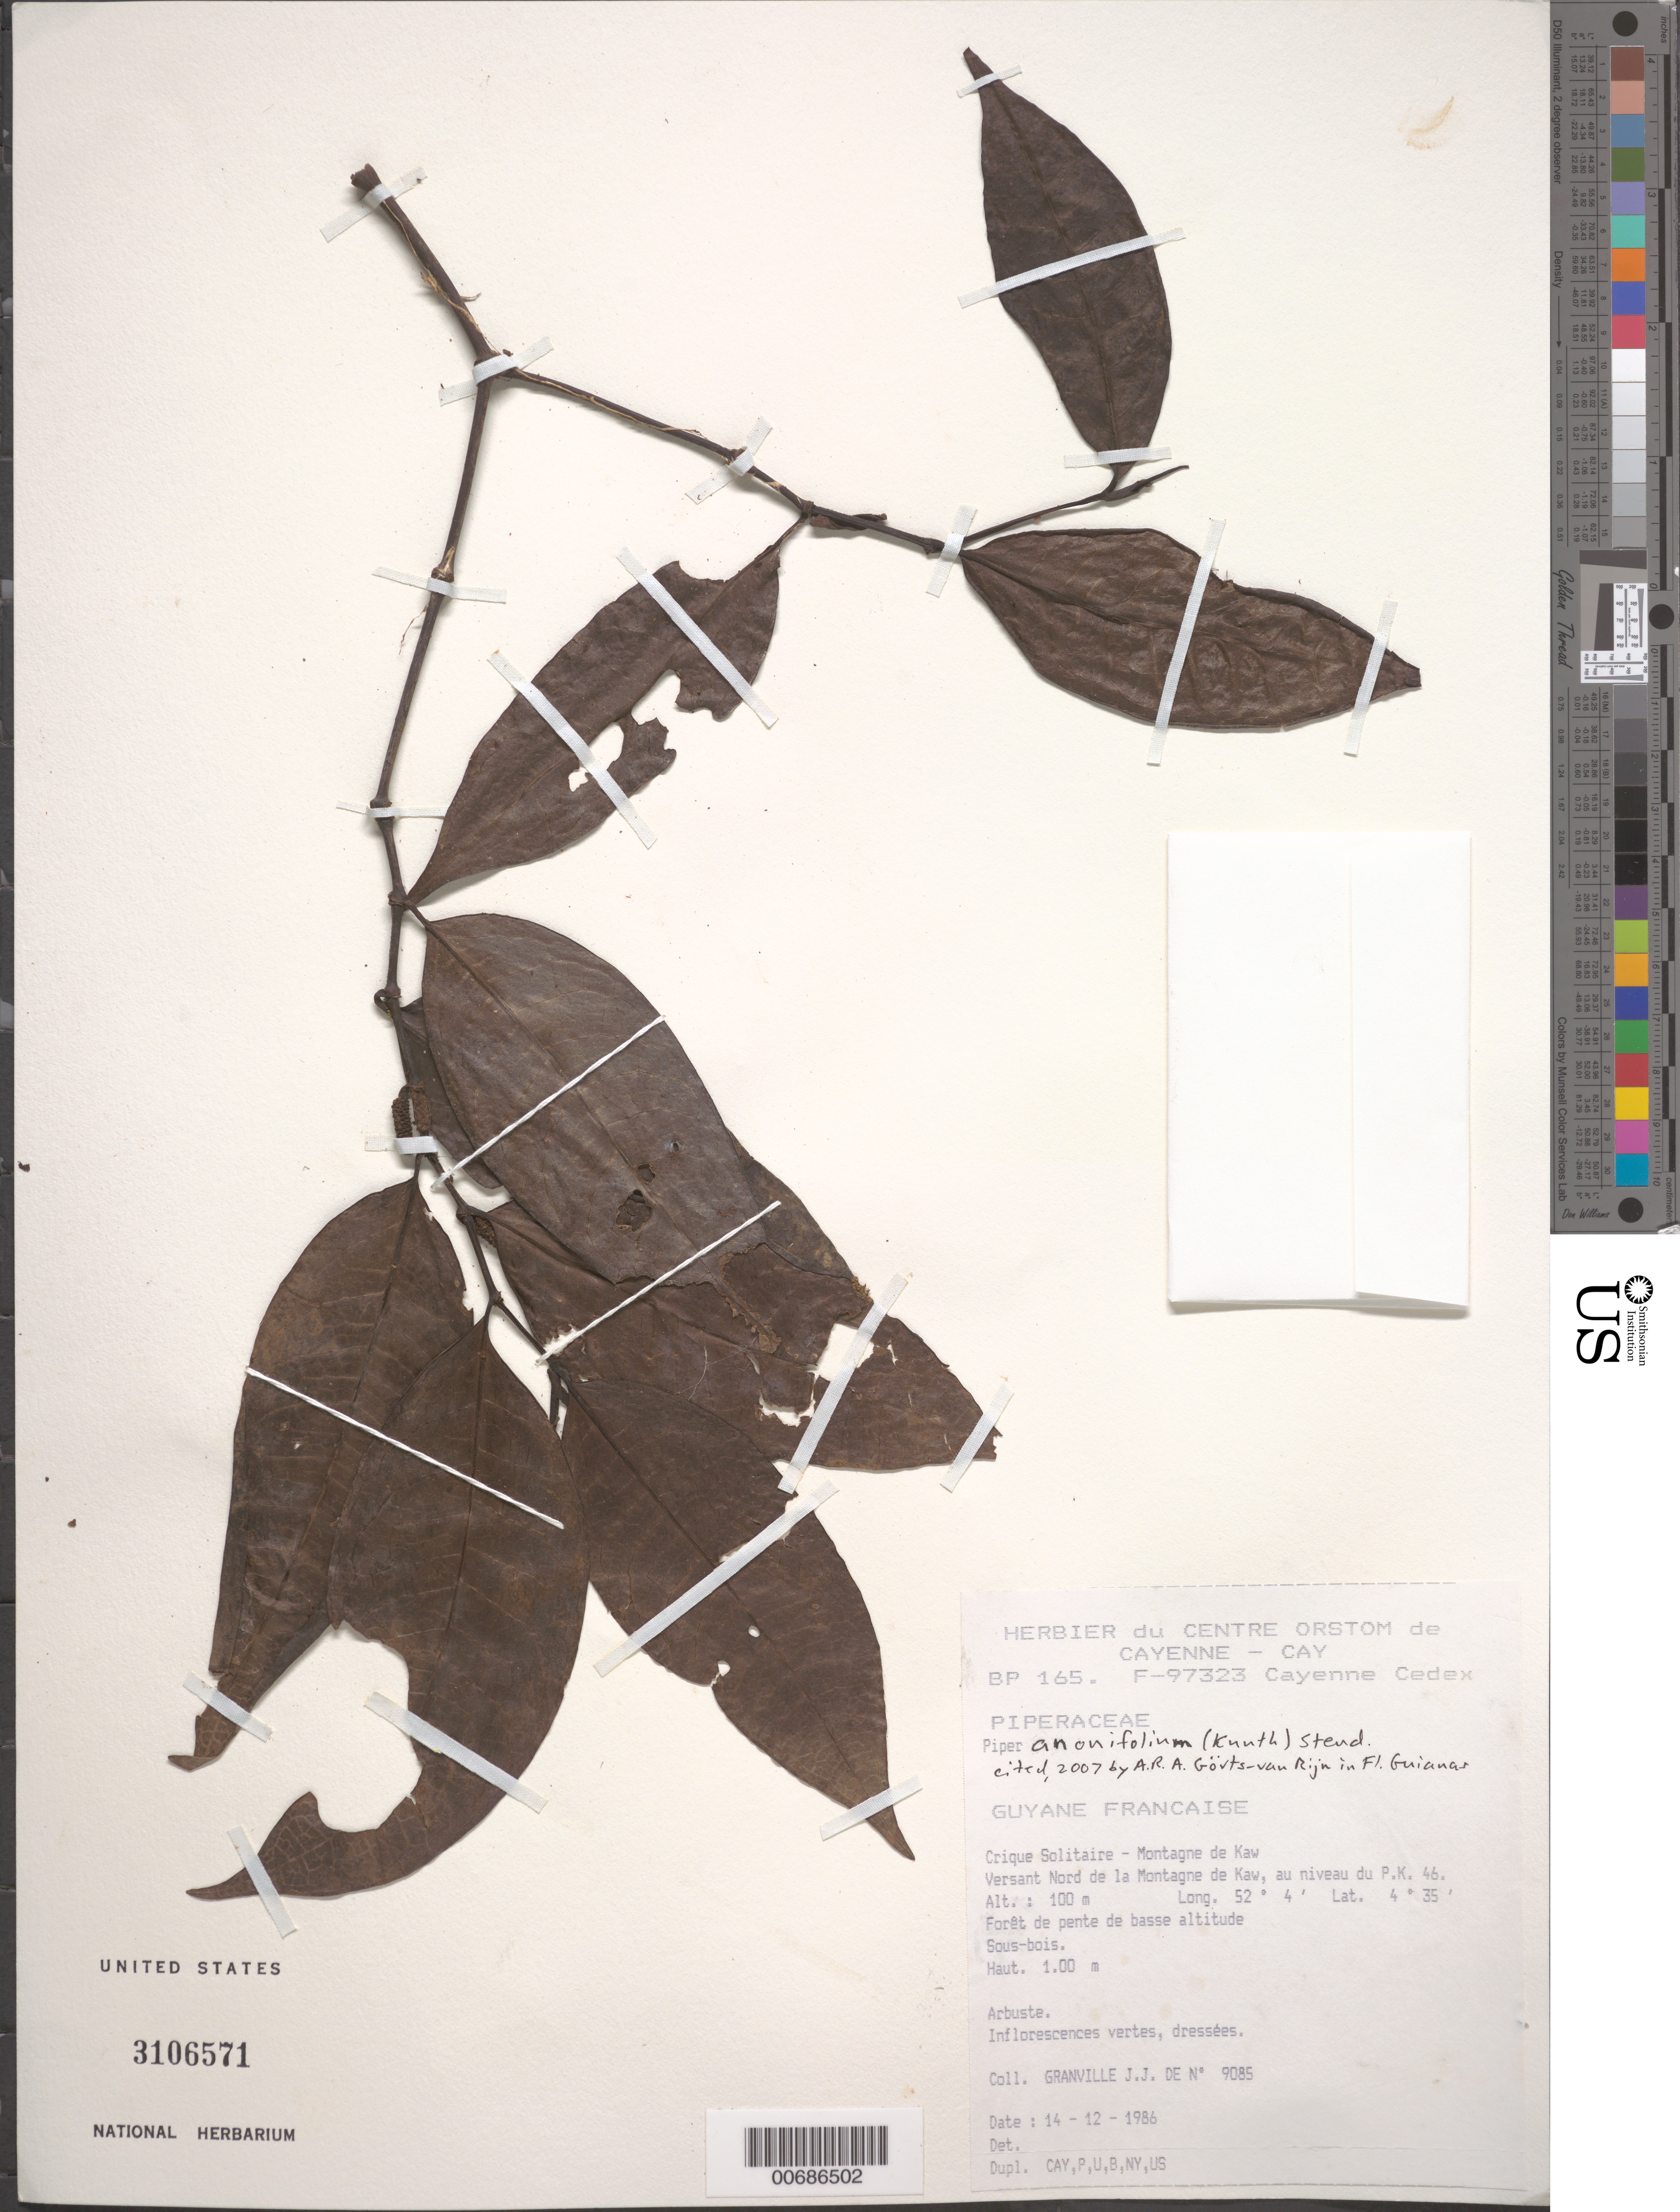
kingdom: Plantae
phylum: Tracheophyta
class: Magnoliopsida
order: Piperales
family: Piperaceae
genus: Piper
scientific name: Piper sp.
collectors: J.-J. de Granville et al.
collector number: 9085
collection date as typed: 14-Dec-86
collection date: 1986-12-14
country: French Guiana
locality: Crique Solitaire, Montagne de Kaw, Versant Nord de la Montagne de Kaw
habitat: Forêt de pente de basse altitude. Sous bois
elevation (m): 100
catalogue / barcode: US 3106571